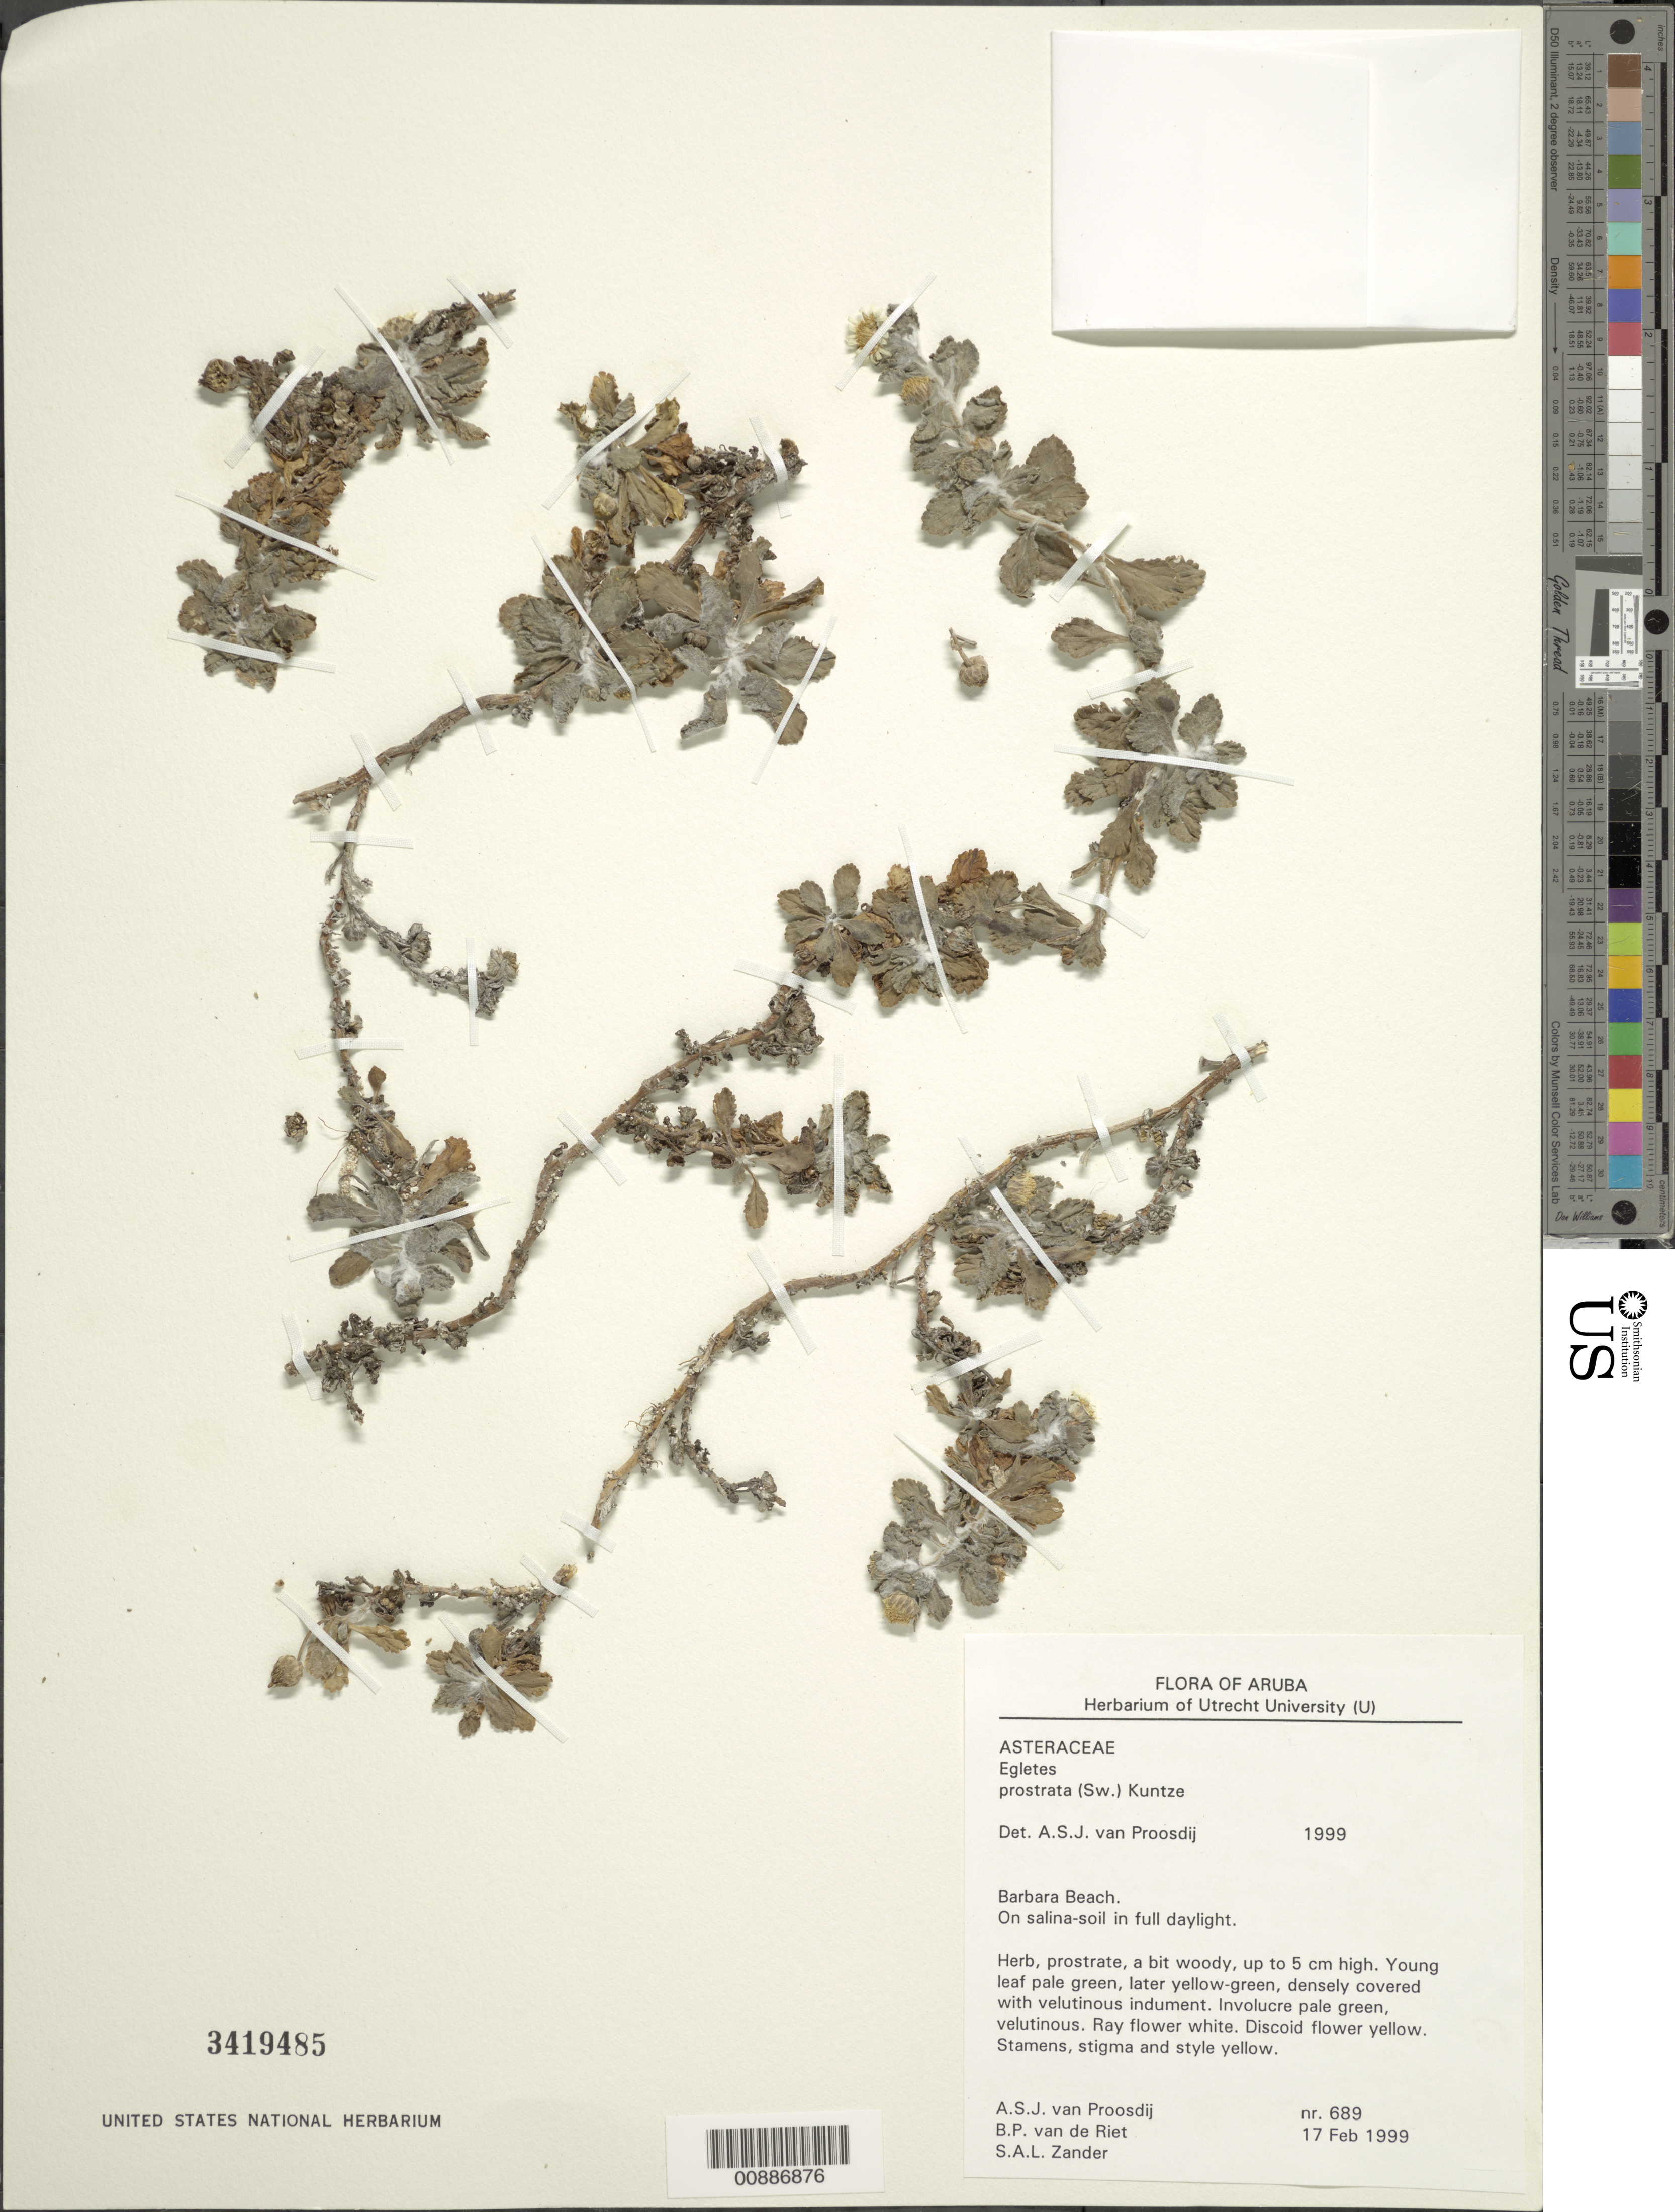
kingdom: Plantae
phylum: Tracheophyta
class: Magnoliopsida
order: Asterales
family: Asteraceae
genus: Egletes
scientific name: Egletes prostrata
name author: (Sw.) Kuntze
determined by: Proosdij, A. S. J. van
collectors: A. Proosdij, B. Riet & S. Zander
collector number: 689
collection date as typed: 17 Feb 1999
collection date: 1999-02-17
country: Aruba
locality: Barbara Beach.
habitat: On saline-soil, in full sun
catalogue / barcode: US 3419485